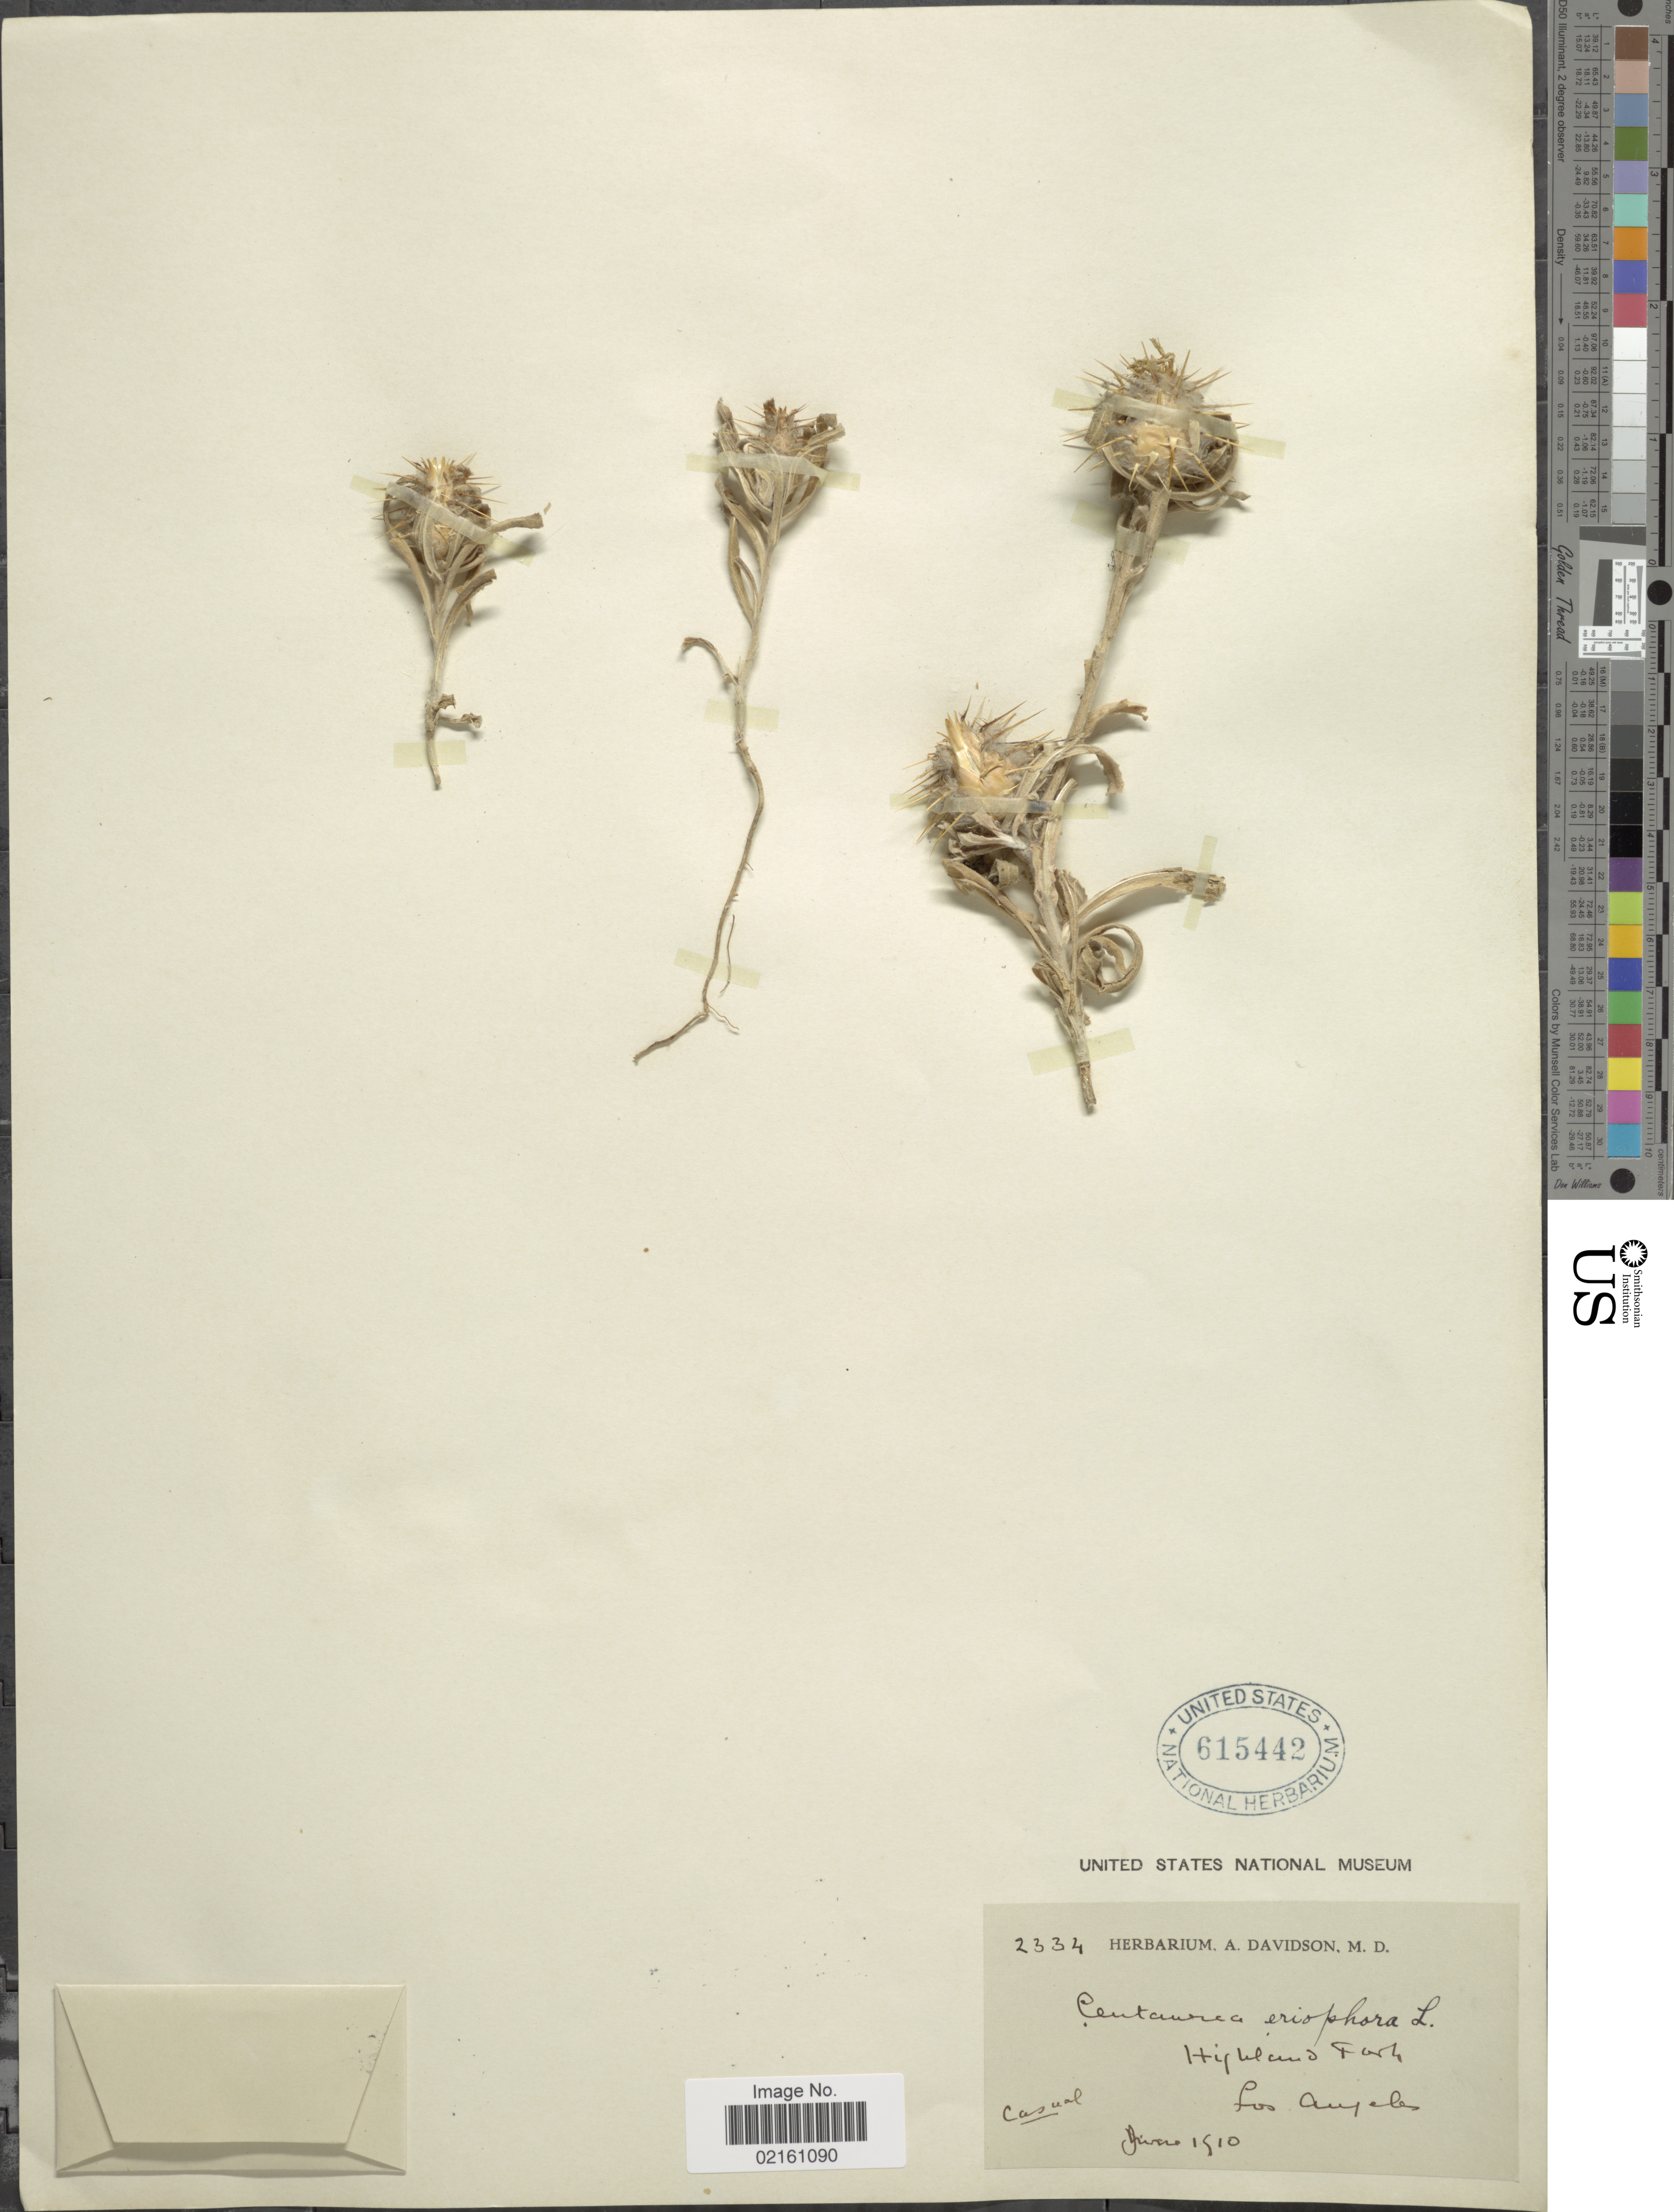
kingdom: Plantae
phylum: Tracheophyta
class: Magnoliopsida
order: Asterales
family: Asteraceae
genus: Centaurea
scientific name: Centaurea eriophora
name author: L.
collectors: ex herb. A. Davidson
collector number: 2334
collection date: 1910-06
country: United States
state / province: California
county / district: Los Angeles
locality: Highland Fork, Los Angeles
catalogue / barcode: US 615442